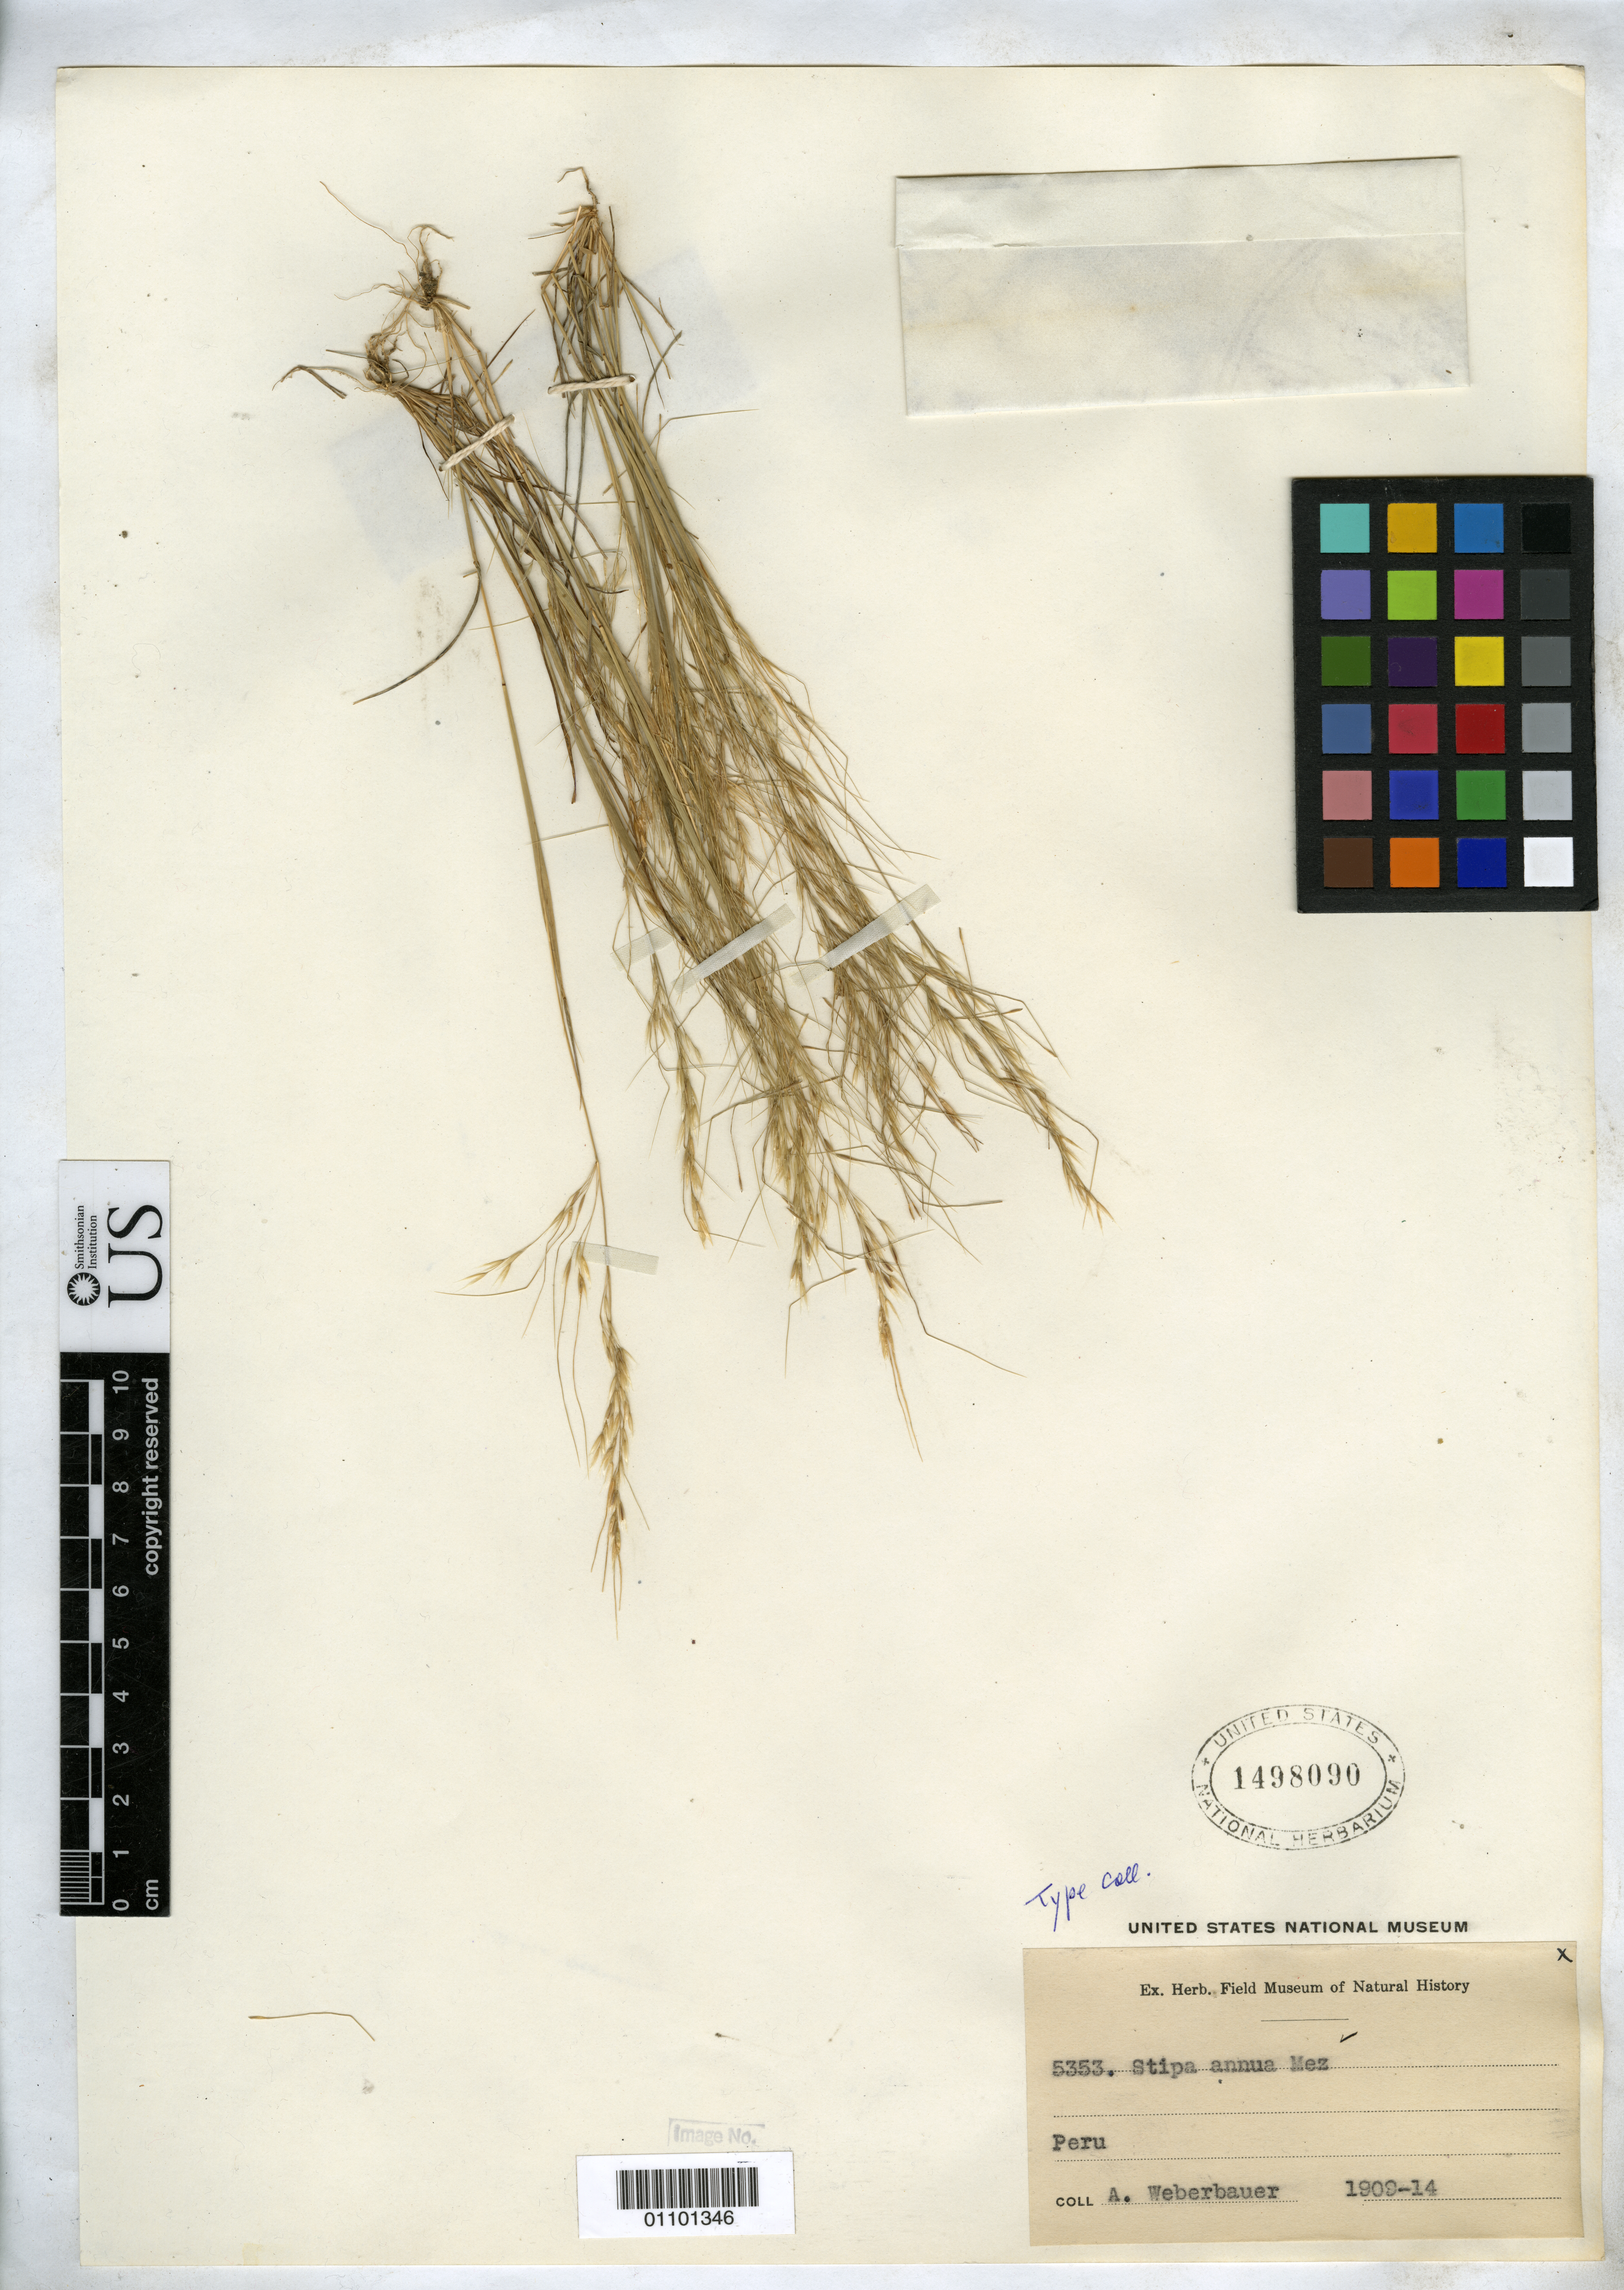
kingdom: Plantae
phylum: Tracheophyta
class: Liliopsida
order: Poales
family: Poaceae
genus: Stipa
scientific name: Stipa annua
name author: Mez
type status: Isotype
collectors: A. Weberbauer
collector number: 5353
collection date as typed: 1909 to -- --- 1914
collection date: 1909/1914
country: Peru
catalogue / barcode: US 1498090